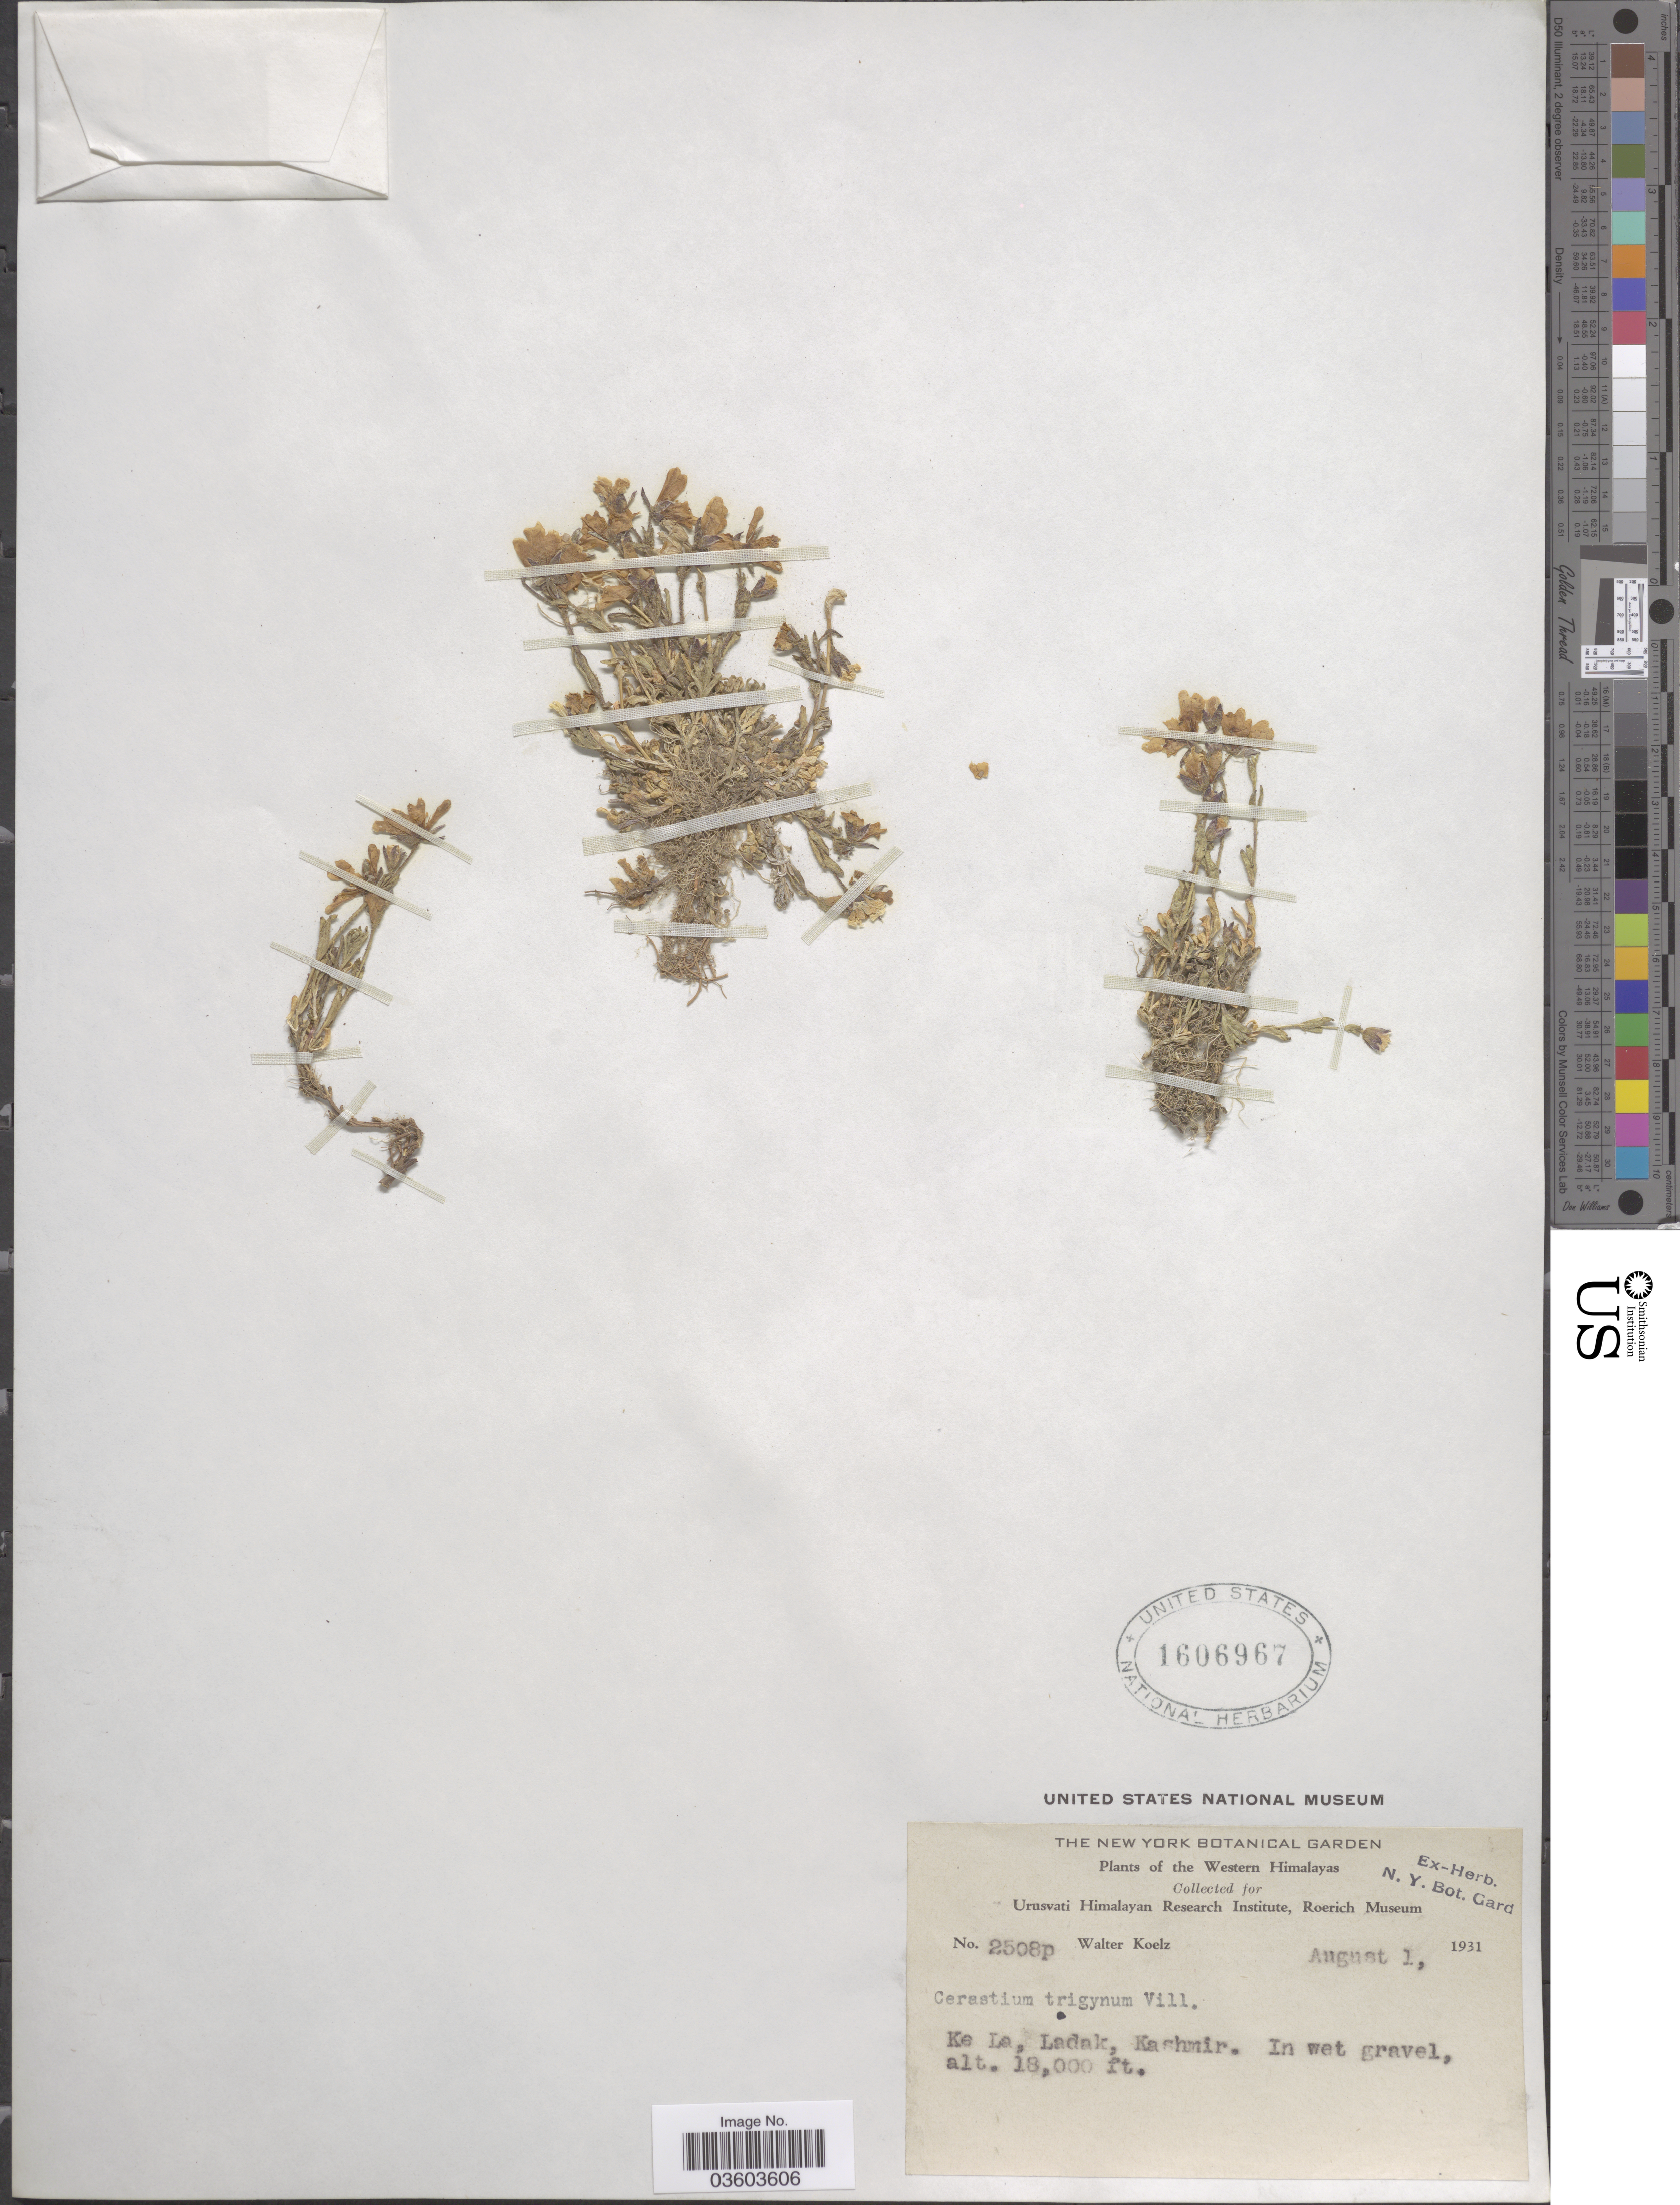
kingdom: Plantae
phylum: Tracheophyta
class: Magnoliopsida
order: Caryophyllales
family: Caryophyllaceae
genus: Dichodon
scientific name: Dichodon cerastoides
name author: (L.) Rchb.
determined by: U.S. National Herbarium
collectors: W. N. Koelz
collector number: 2508p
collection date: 1931-08-01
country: India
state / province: Ladakh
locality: The Western Himalayas. Ke La, Ladak, Kashmir.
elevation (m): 5486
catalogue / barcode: US 1606967